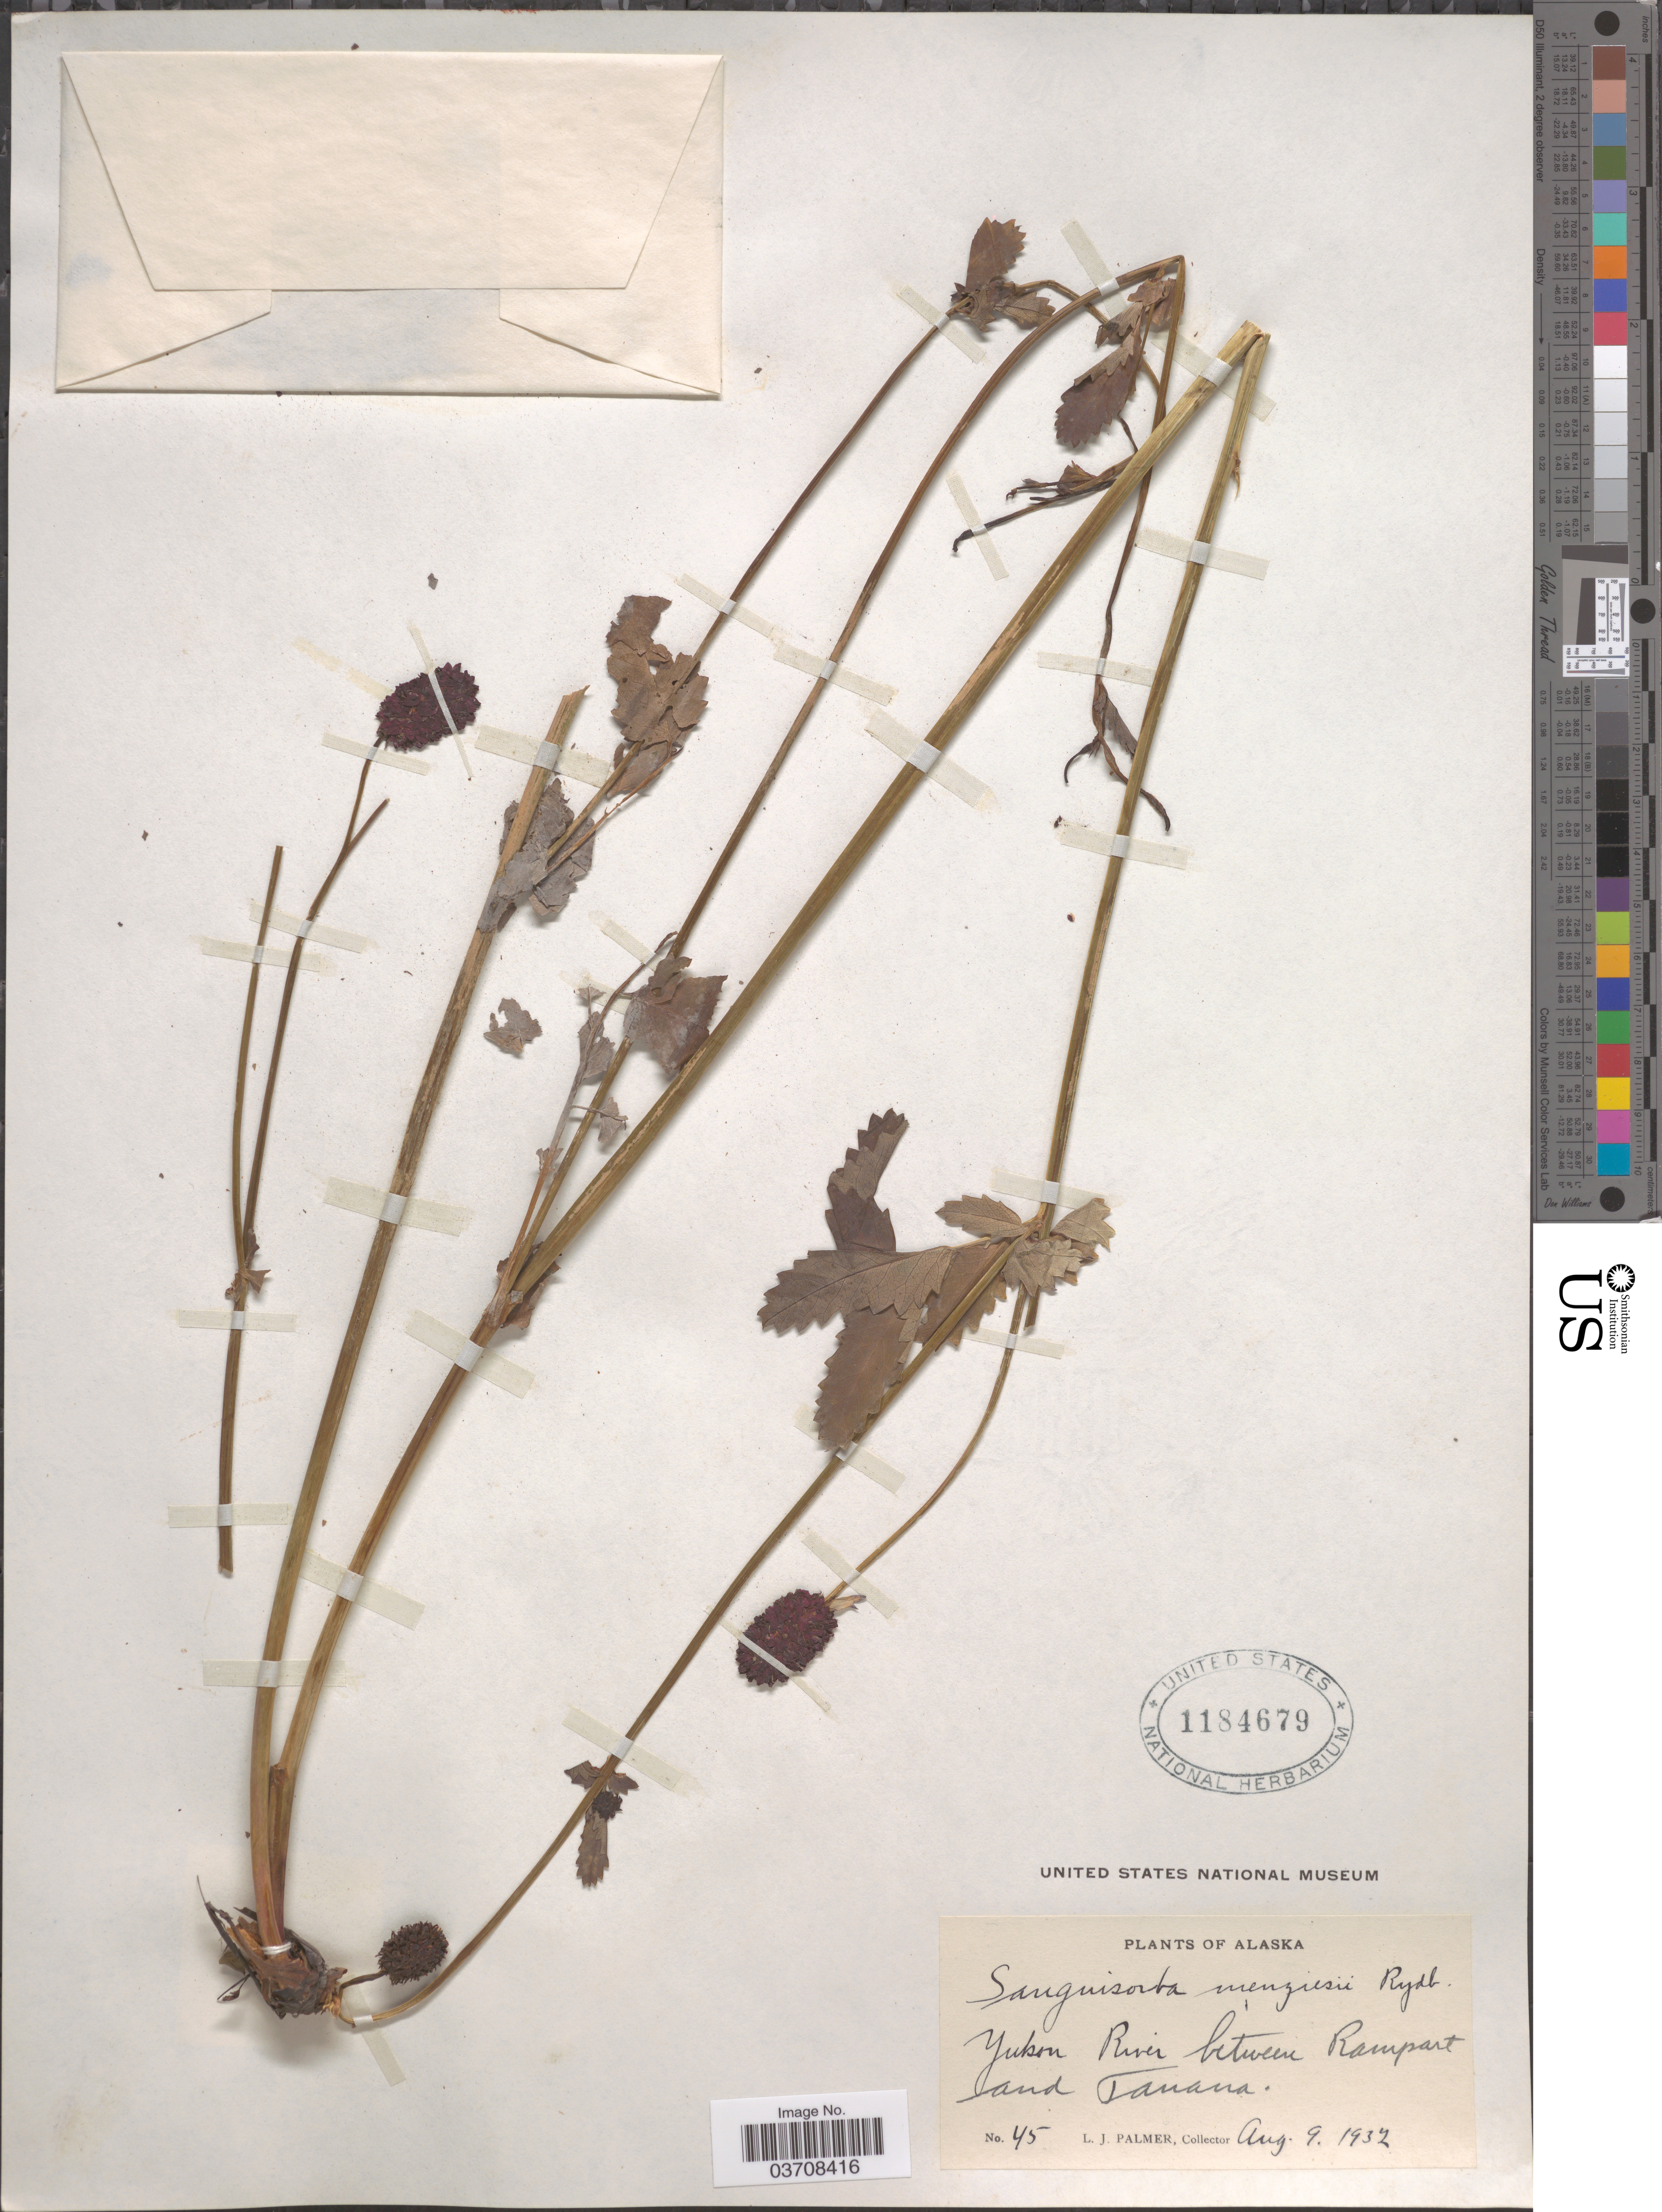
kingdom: Plantae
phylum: Tracheophyta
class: Magnoliopsida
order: Rosales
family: Rosaceae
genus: Sanguisorba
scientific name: Sanguisorba officinalis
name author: L.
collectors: L. J. Palmer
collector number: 45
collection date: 1932-08-09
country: United States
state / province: Alaska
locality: Yukon River between Rampart and Tanana.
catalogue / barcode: US 1184679